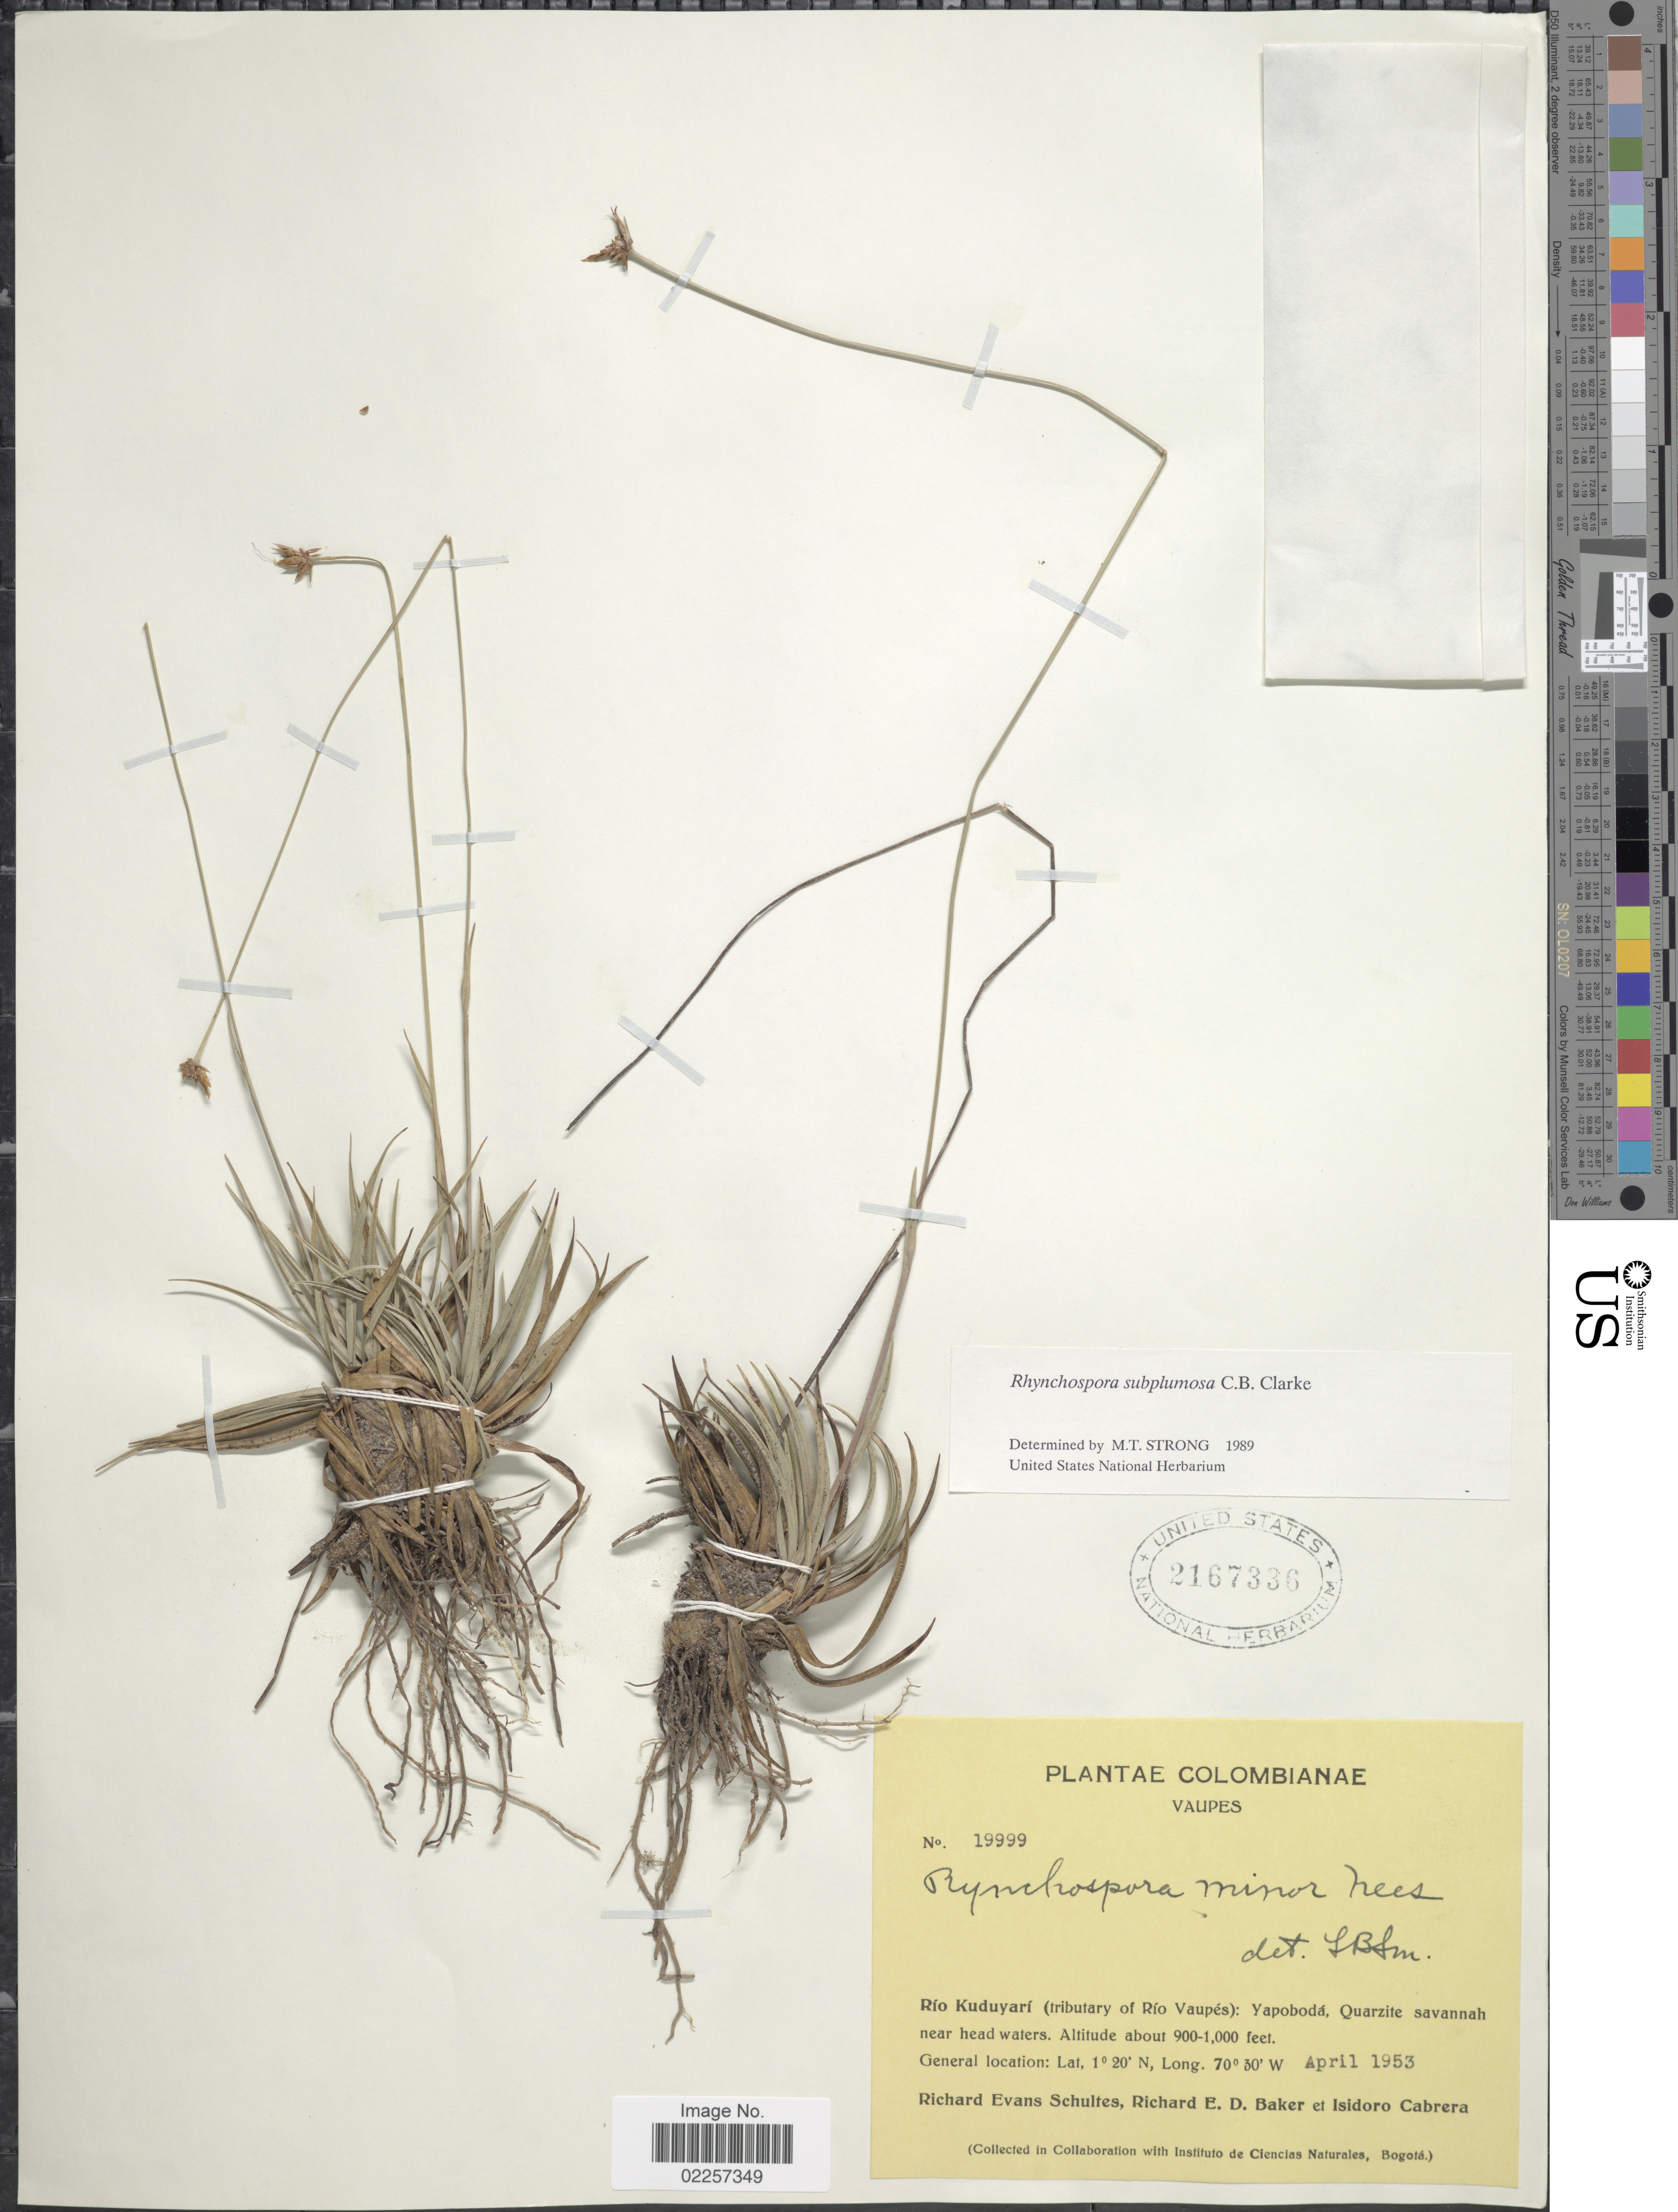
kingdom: Plantae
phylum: Tracheophyta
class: Liliopsida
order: Poales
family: Cyperaceae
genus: Rhynchospora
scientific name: Rhynchospora subplumosa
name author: C.B. Clarke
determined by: Alves, K.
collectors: R. E. Schultes, R. E. D. Baker & I. Cabrera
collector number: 19999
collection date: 1953-04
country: Colombia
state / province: Vaupés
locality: Rio Kuduyari (tributary of Rio Vaupes): Yapoboda, Quarzite savannah near head waters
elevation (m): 274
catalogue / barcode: US 2167336